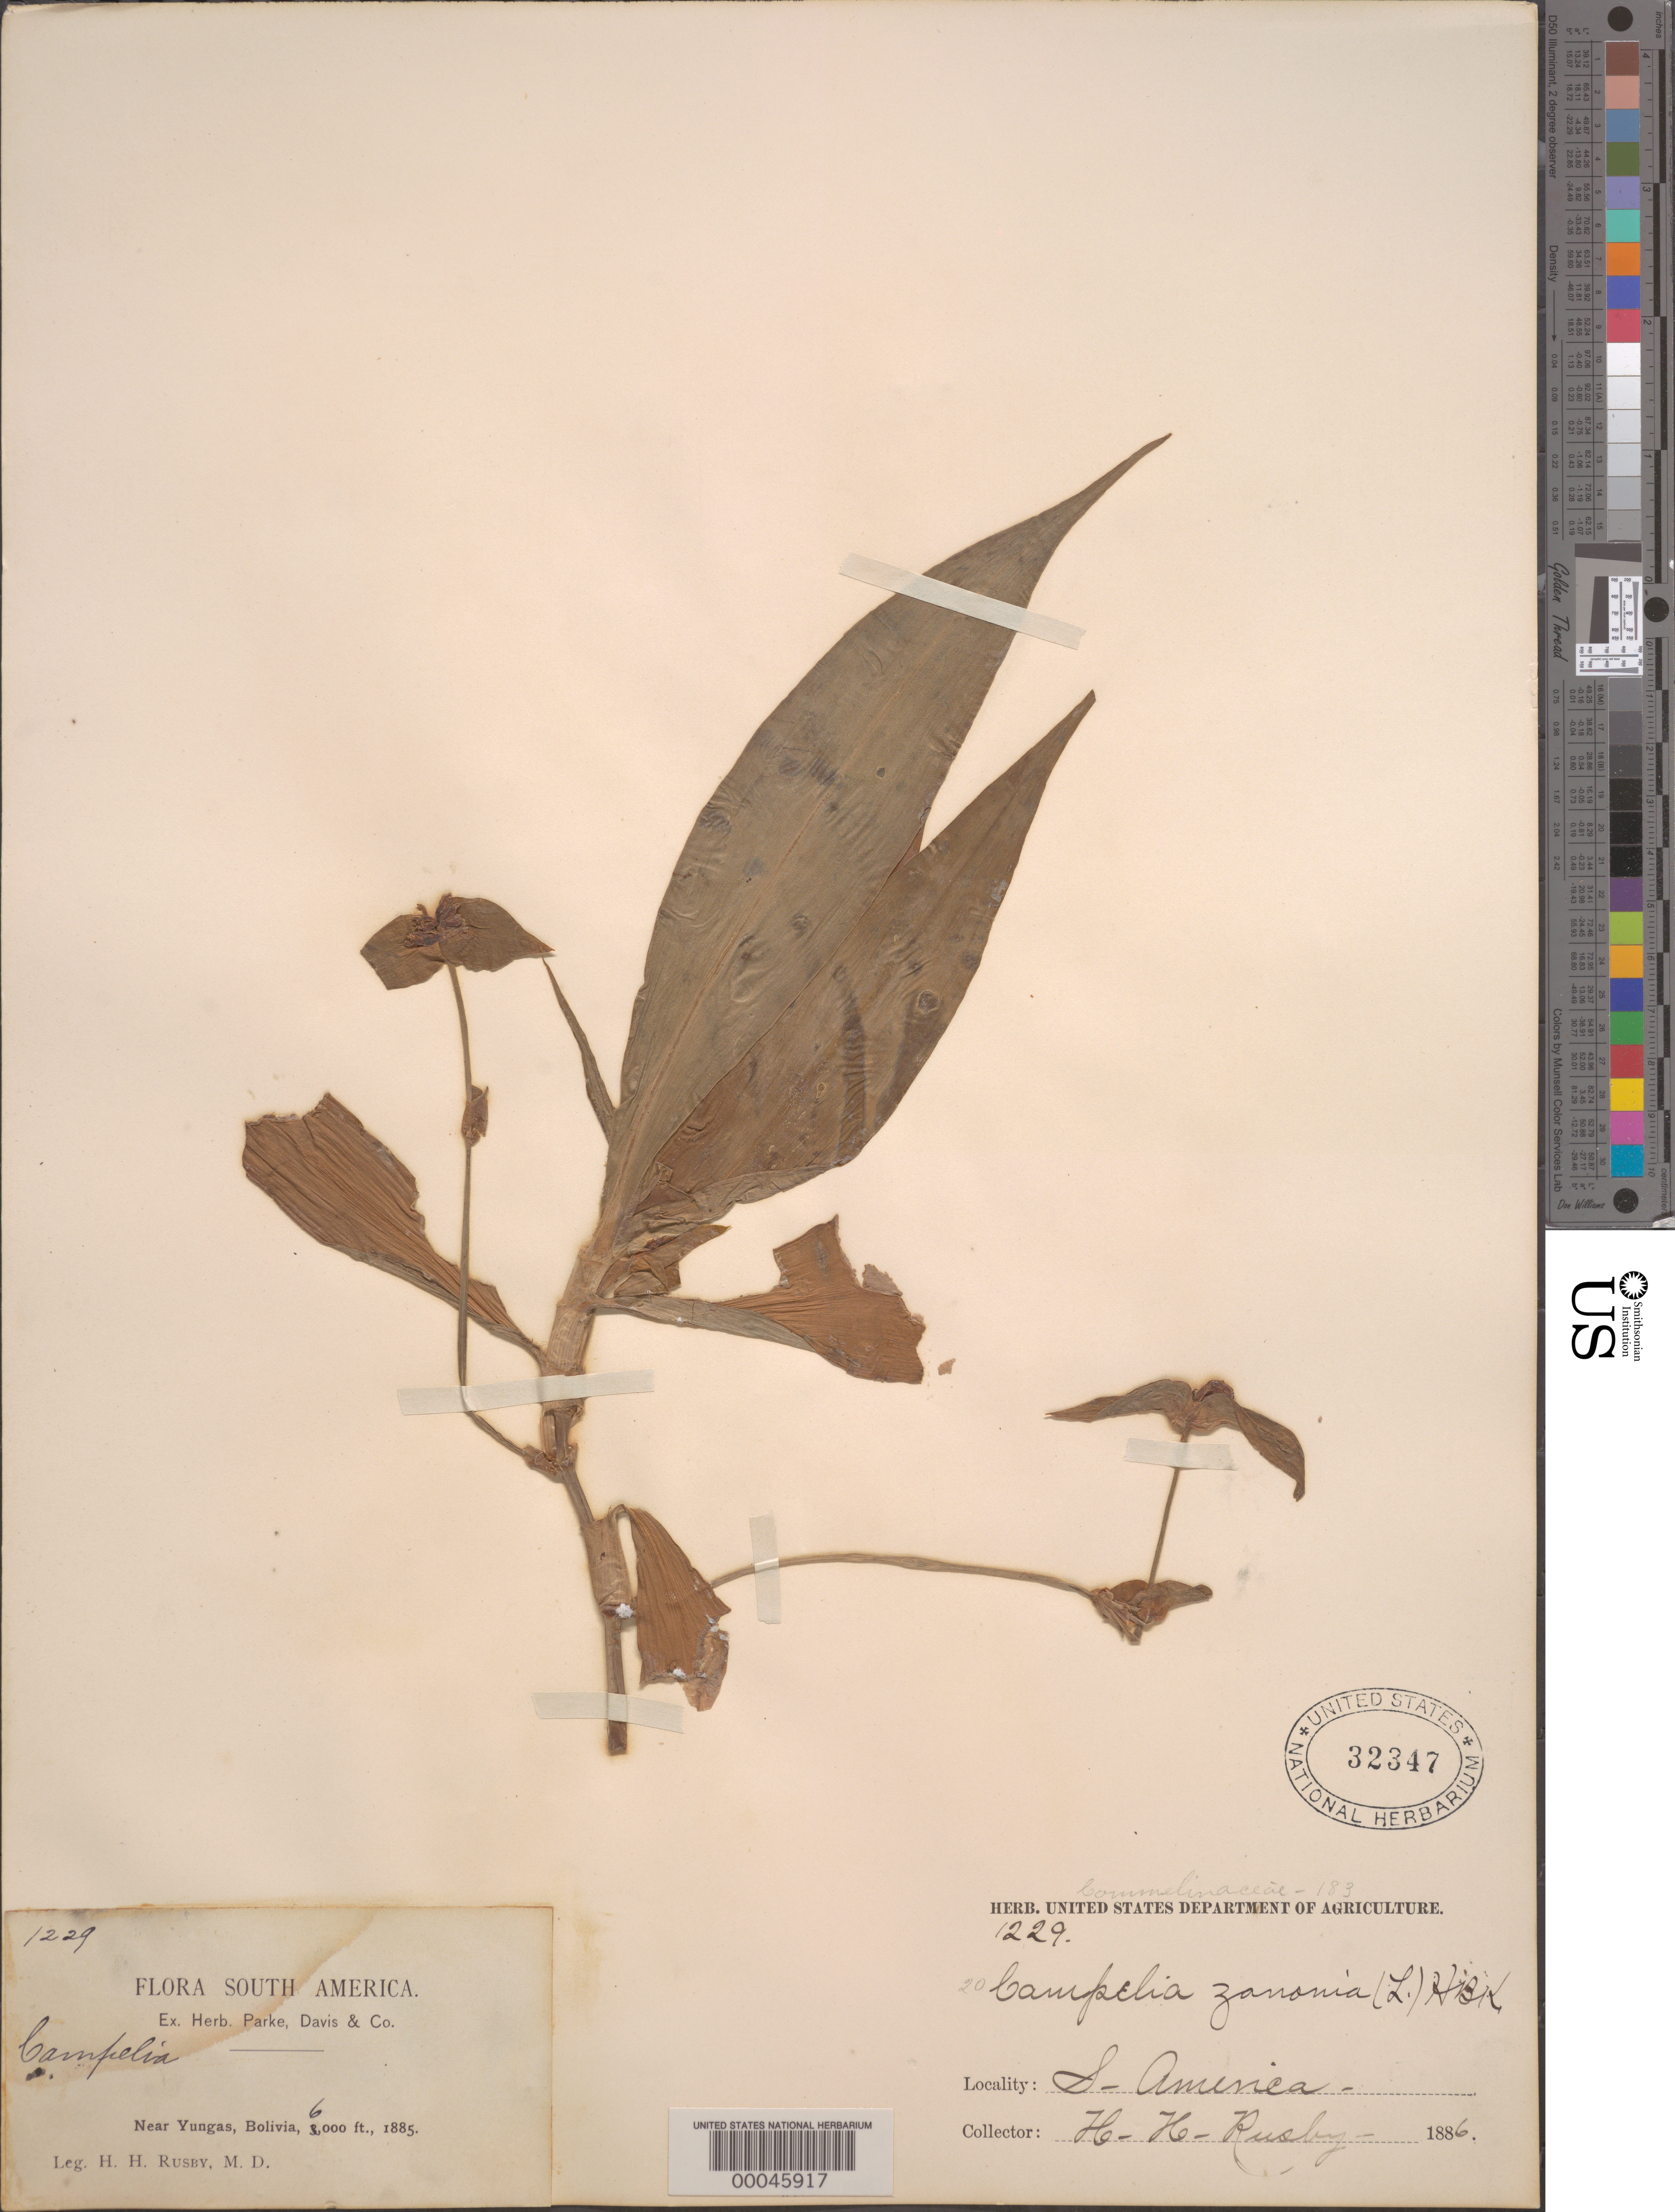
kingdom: Plantae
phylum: Tracheophyta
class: Liliopsida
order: Commelinales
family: Commelinaceae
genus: Tradescantia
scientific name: Tradescantia zanonia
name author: (L.) Sw.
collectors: H. H. Rusby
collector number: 1229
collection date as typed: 1885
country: Bolivia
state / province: La Paz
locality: Near Yungas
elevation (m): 1829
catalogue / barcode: US 32347